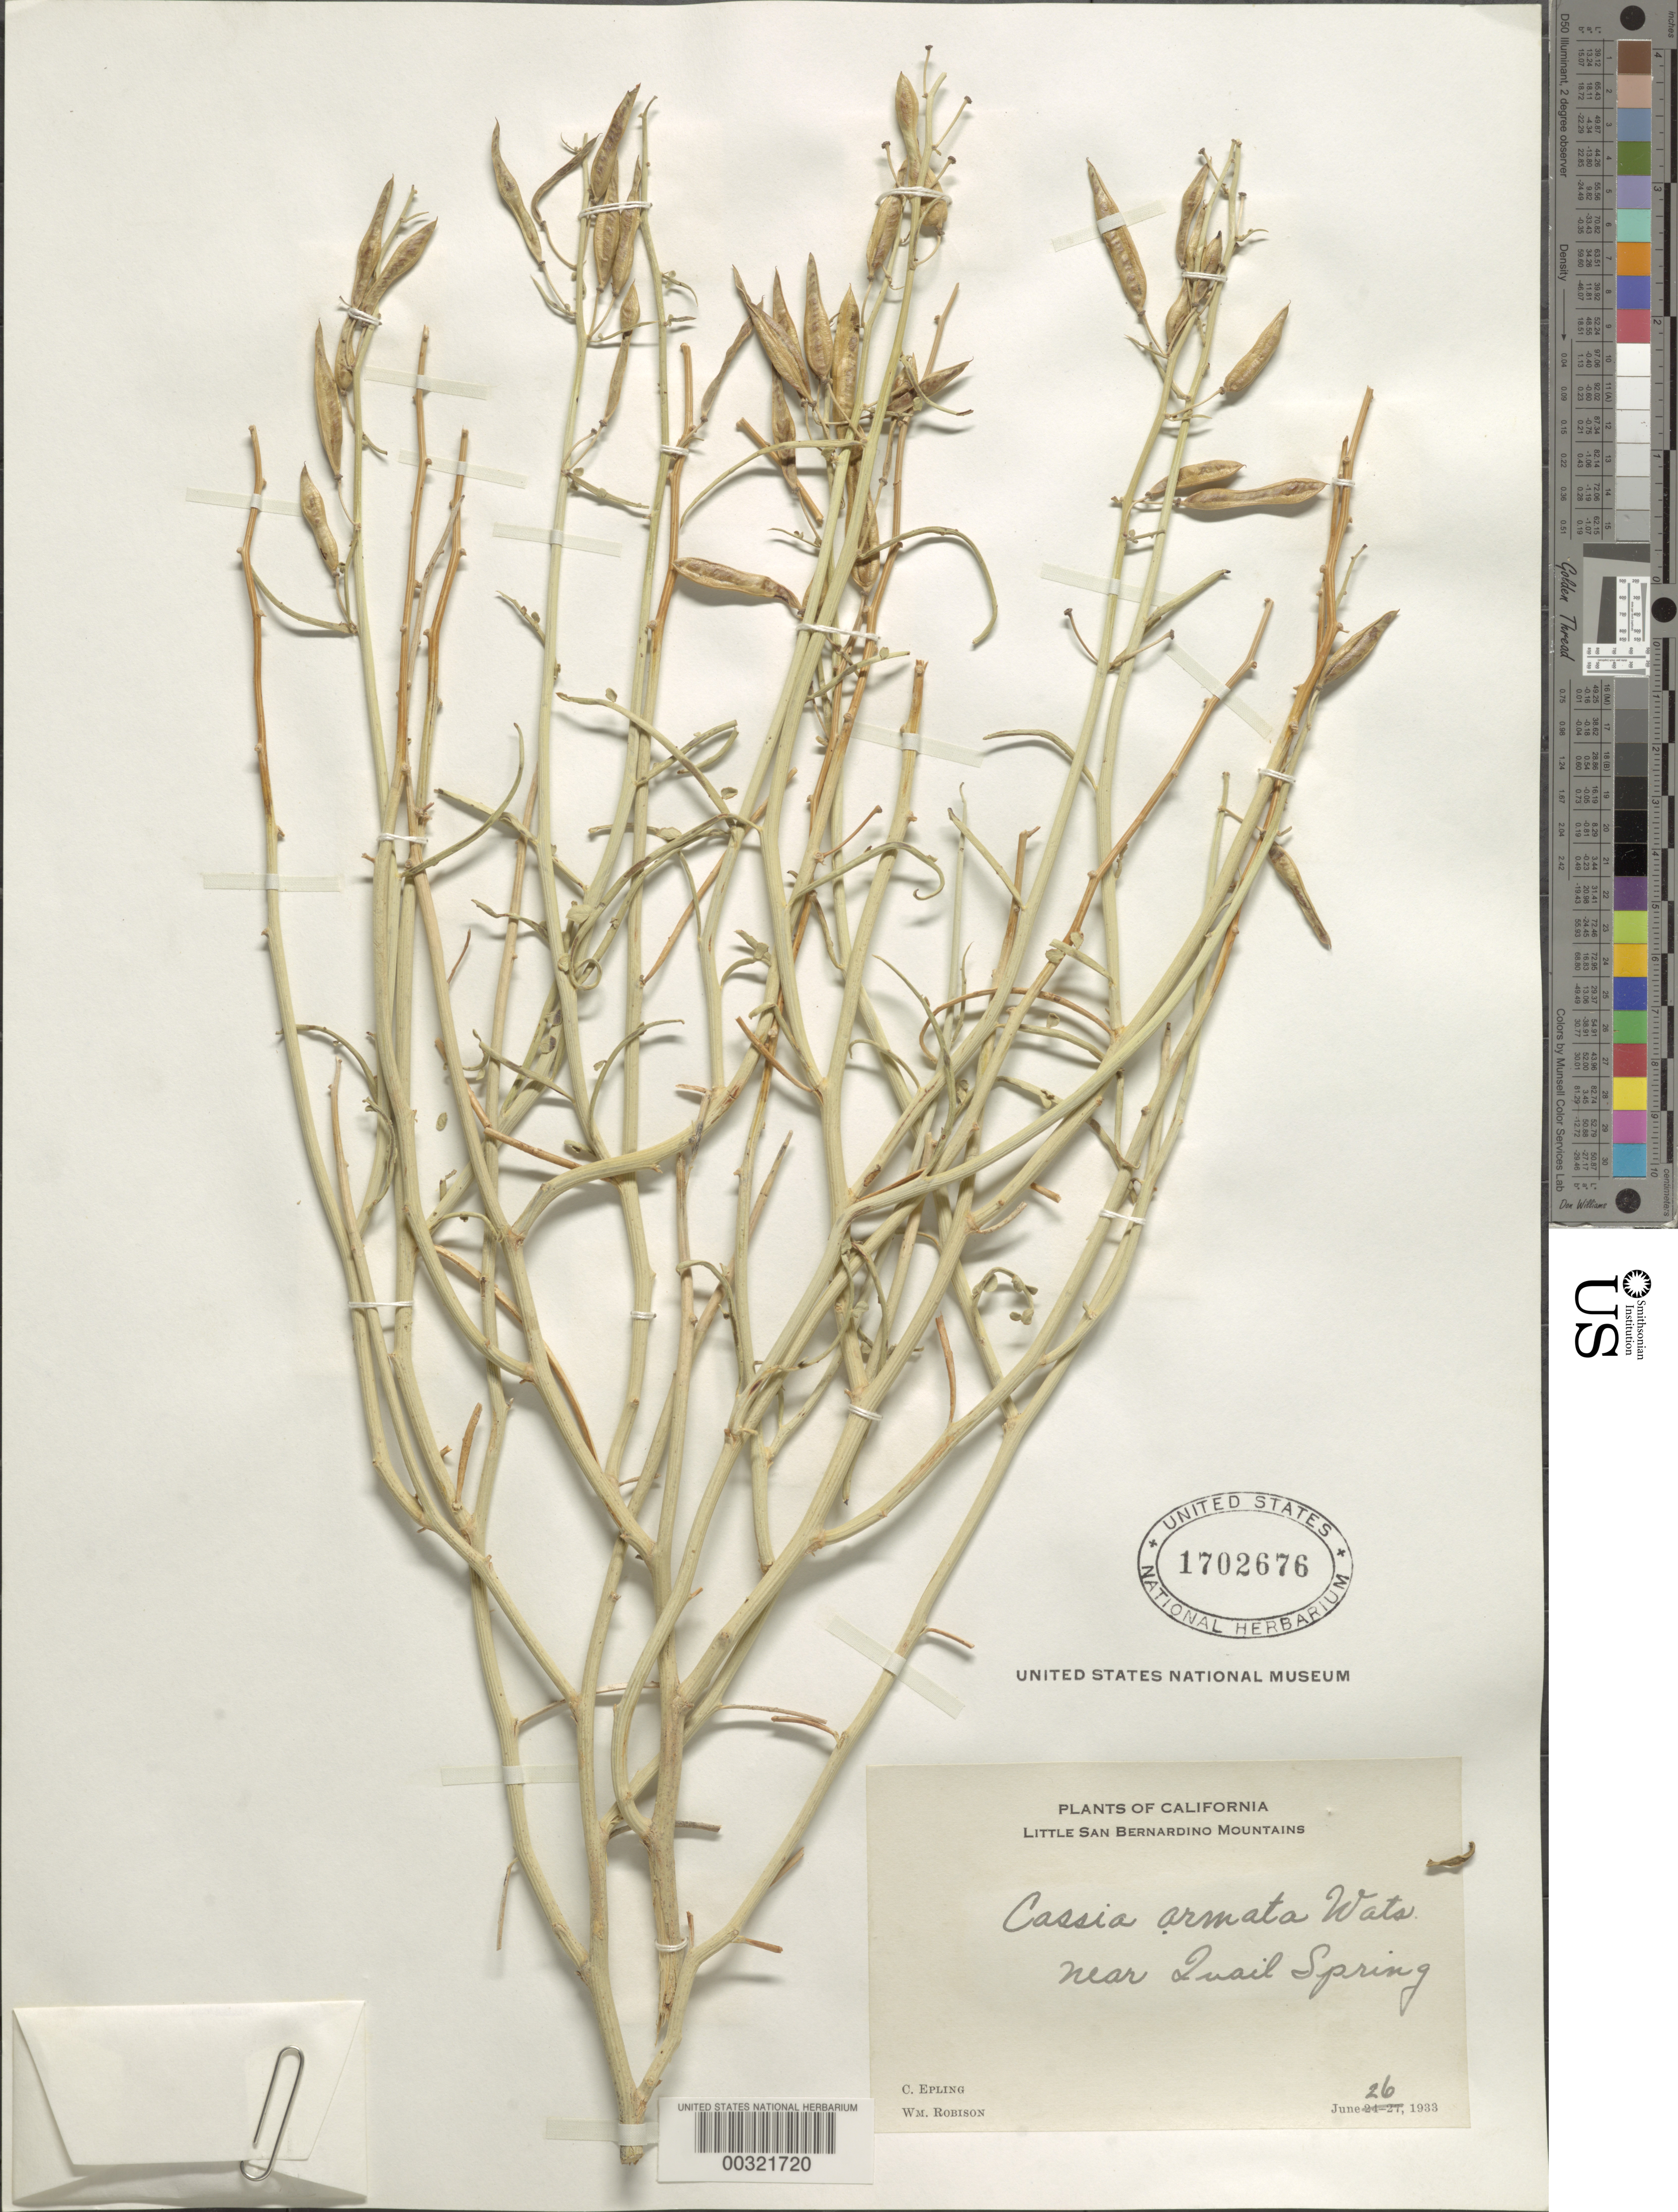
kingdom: Plantae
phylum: Tracheophyta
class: Magnoliopsida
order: Fabales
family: Fabaceae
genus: Senna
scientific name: Senna armata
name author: (S. Watson) H.S. Irwin & Barneby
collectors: C. C. Epling & W. Robison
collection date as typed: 26 Jun 1933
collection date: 1933-06-26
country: United States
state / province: California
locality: Near quail spring, little san bernardino mountains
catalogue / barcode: US 1702676